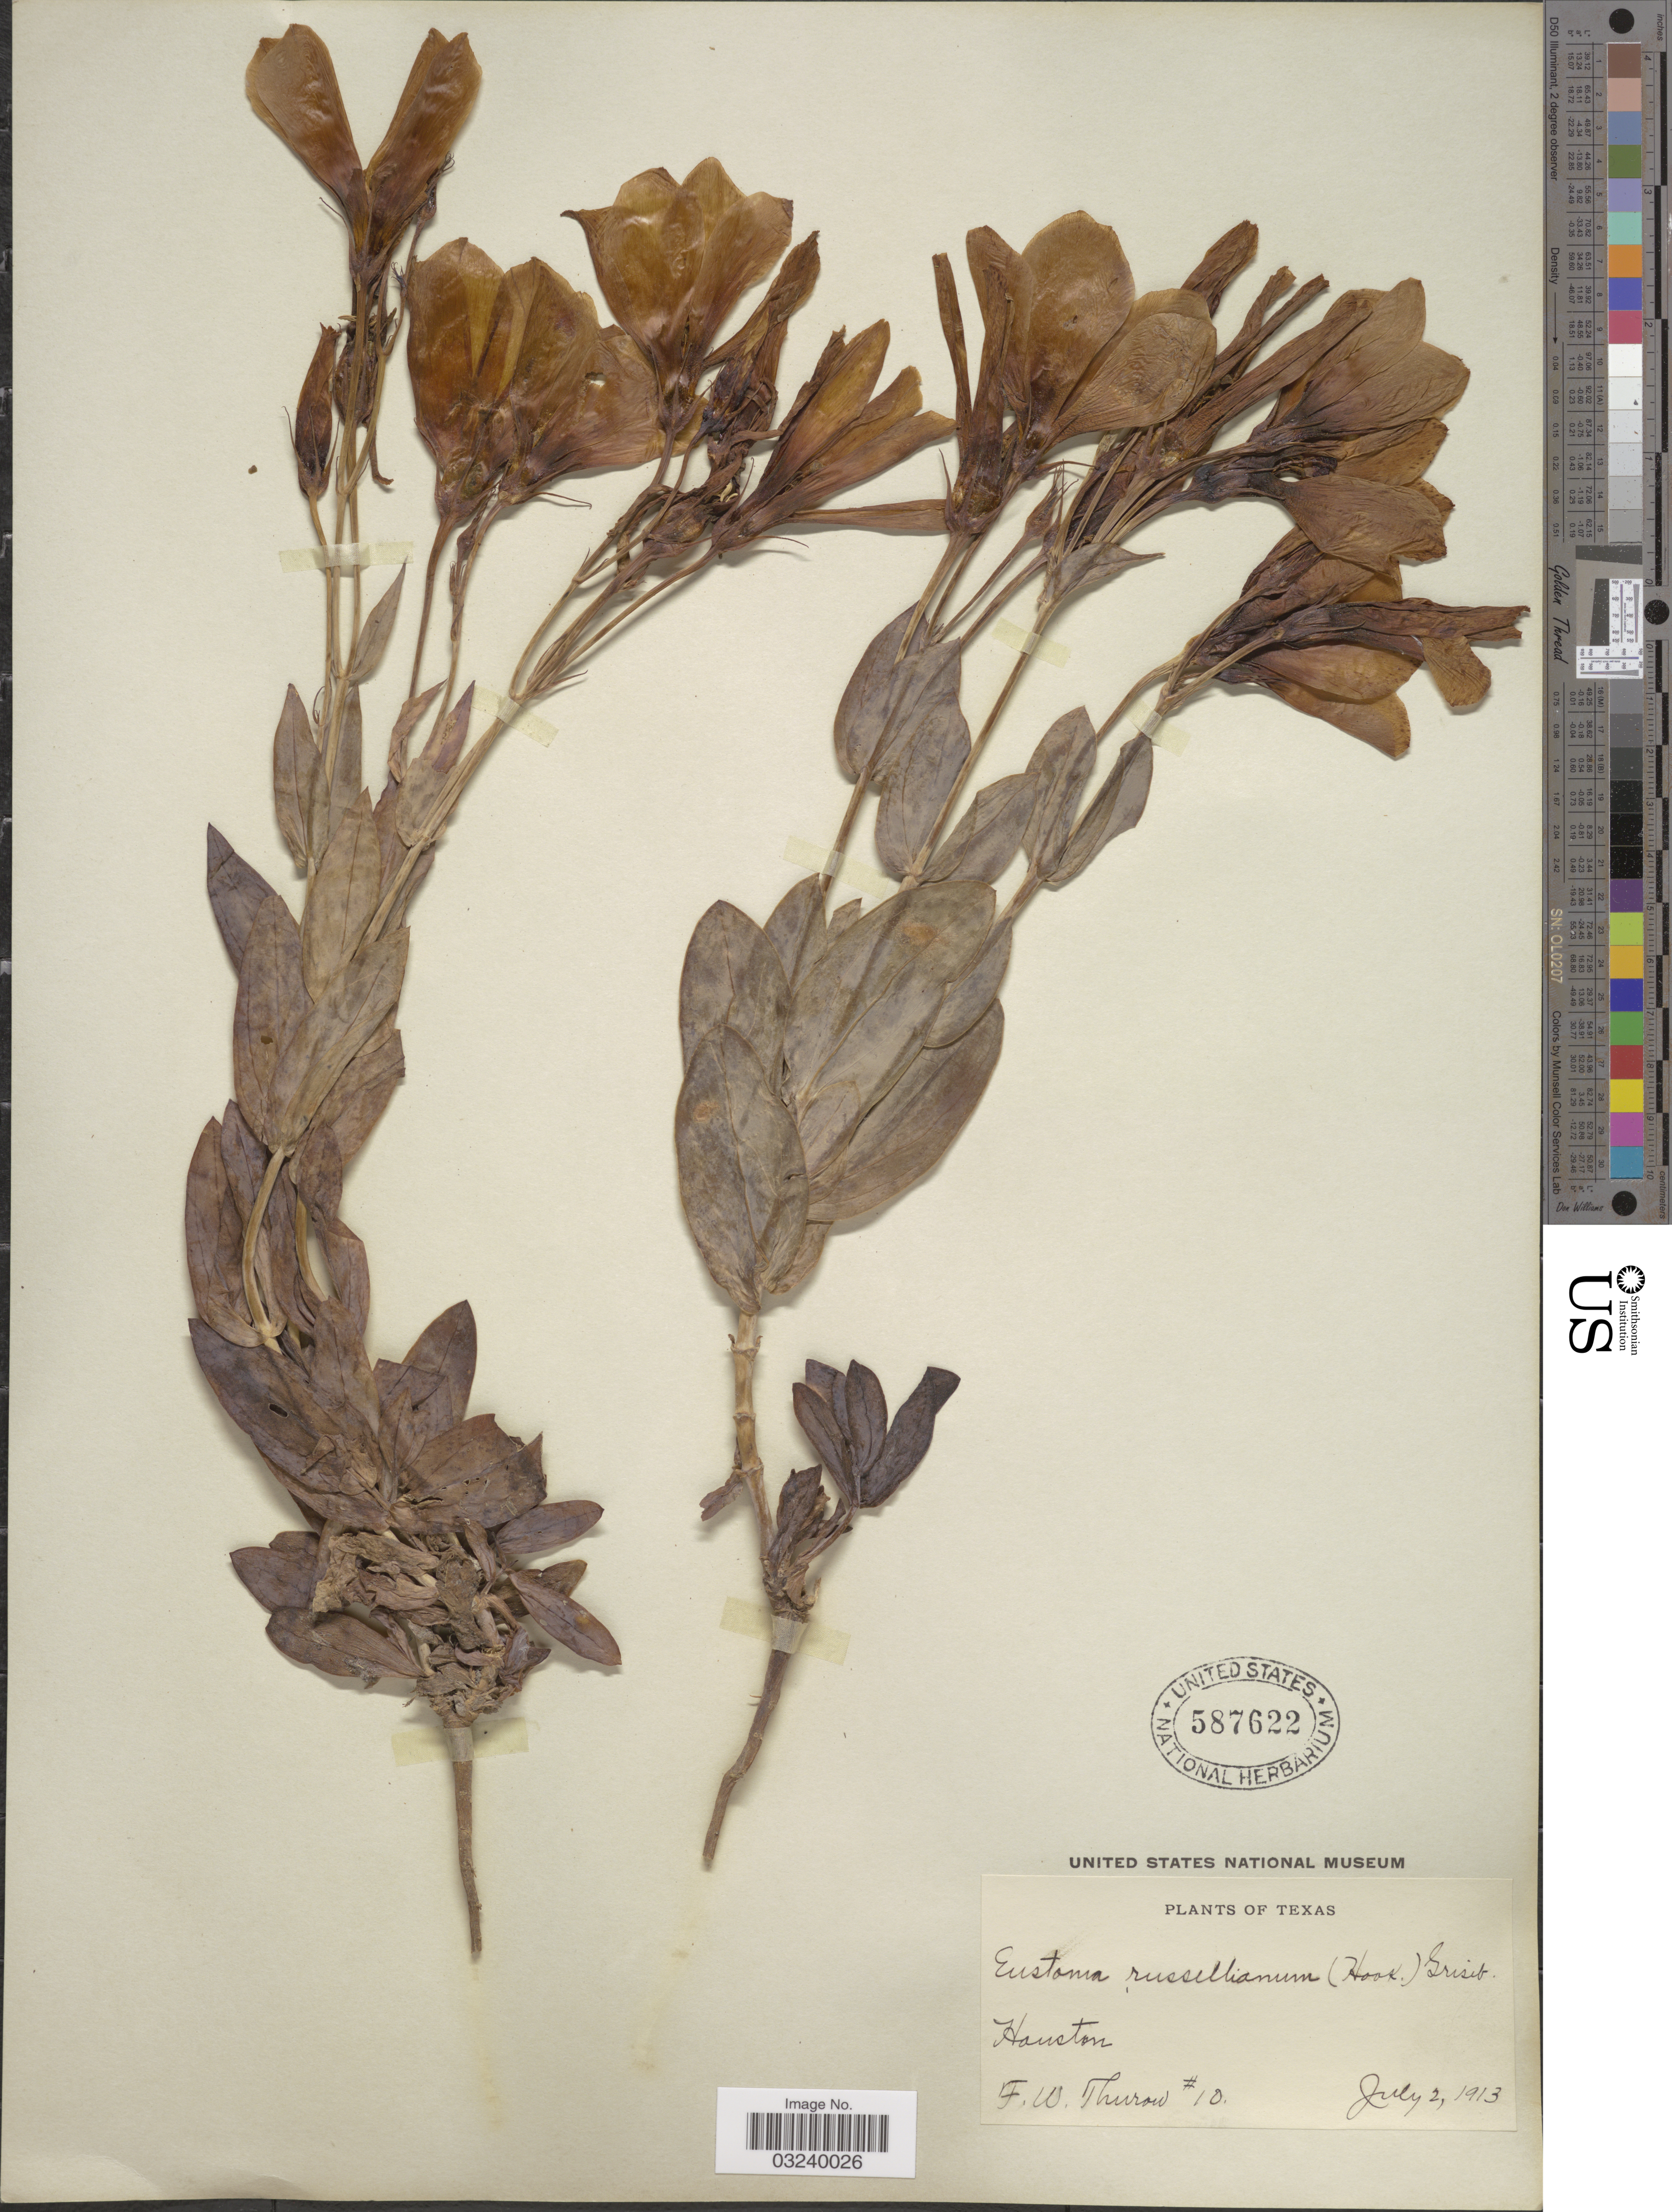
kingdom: Plantae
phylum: Tracheophyta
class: Magnoliopsida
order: Gentianales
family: Gentianaceae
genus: Eustoma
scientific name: Eustoma grandiflorum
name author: (Raf.) Shinners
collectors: F. W. Thurow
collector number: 10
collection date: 1913-07-02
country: United States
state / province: Texas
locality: Houston.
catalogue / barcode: US 587622